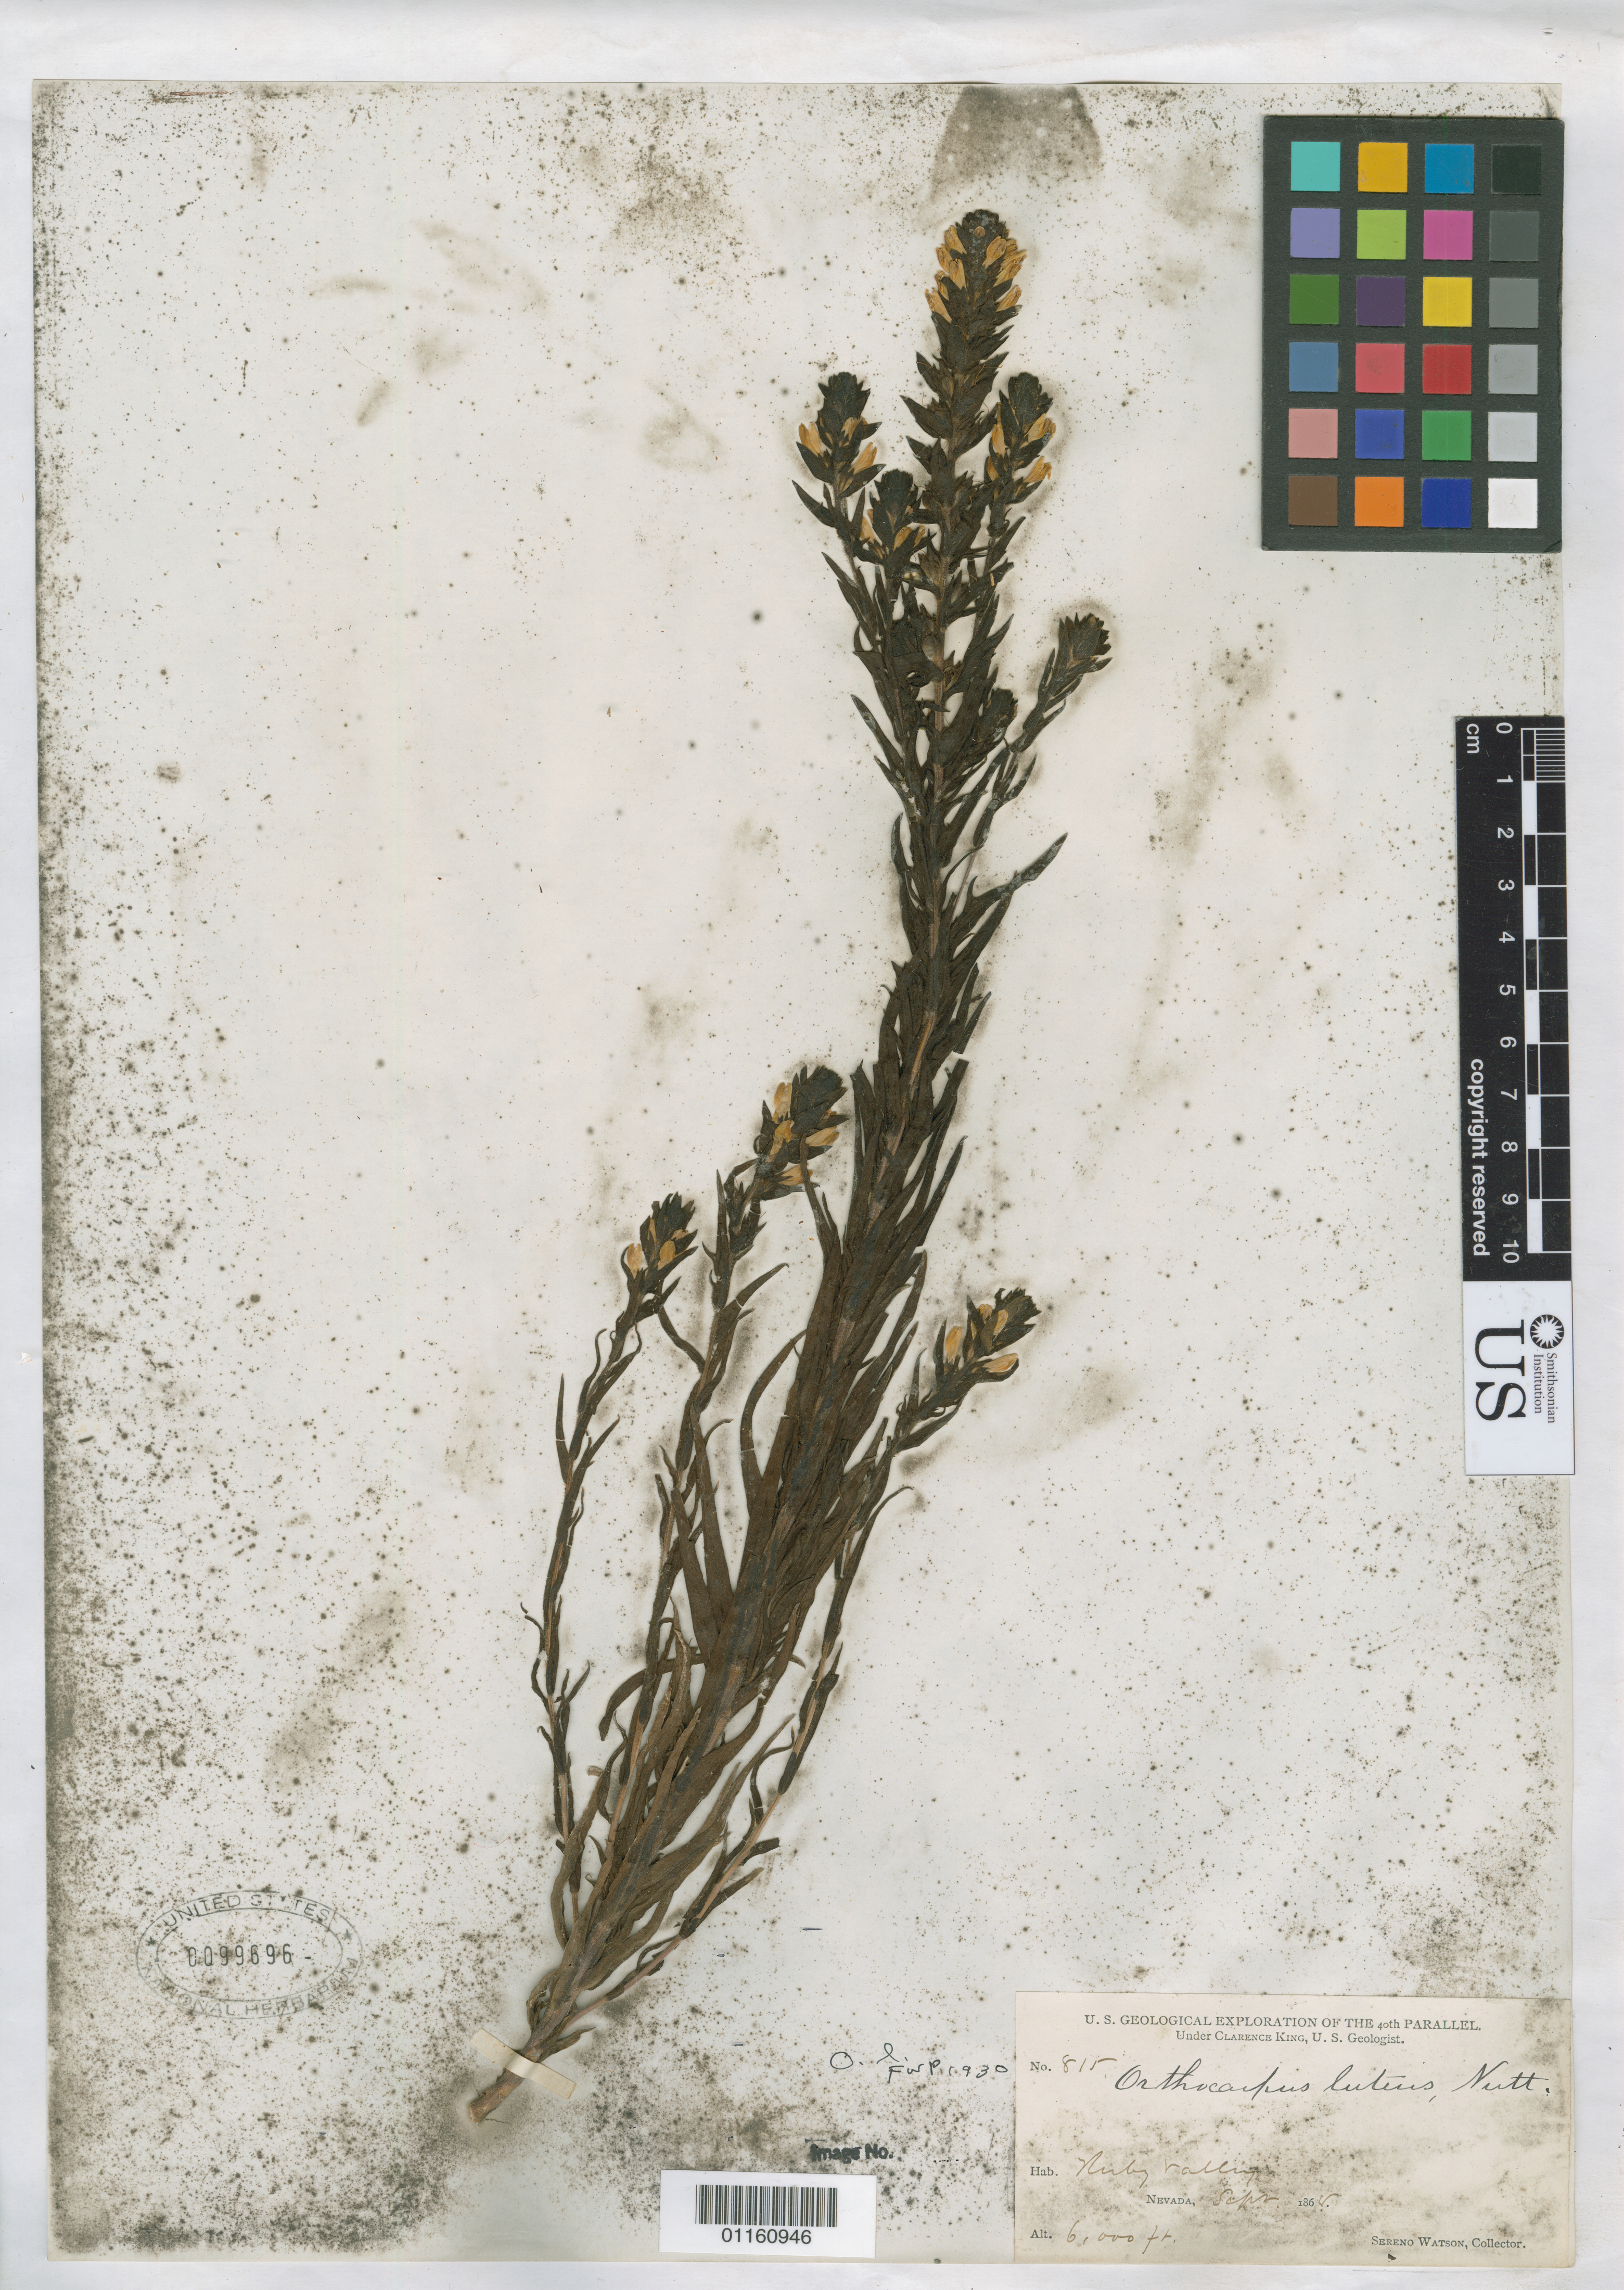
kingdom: Plantae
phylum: Tracheophyta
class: Magnoliopsida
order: Lamiales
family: Orobanchaceae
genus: Orthocarpus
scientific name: Orthocarpus luteus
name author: Nutt.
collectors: S. Watson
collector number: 815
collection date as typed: Sep 1868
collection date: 1868-09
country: United States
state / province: Nevada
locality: Ruby Valley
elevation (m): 1829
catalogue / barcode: US 99696